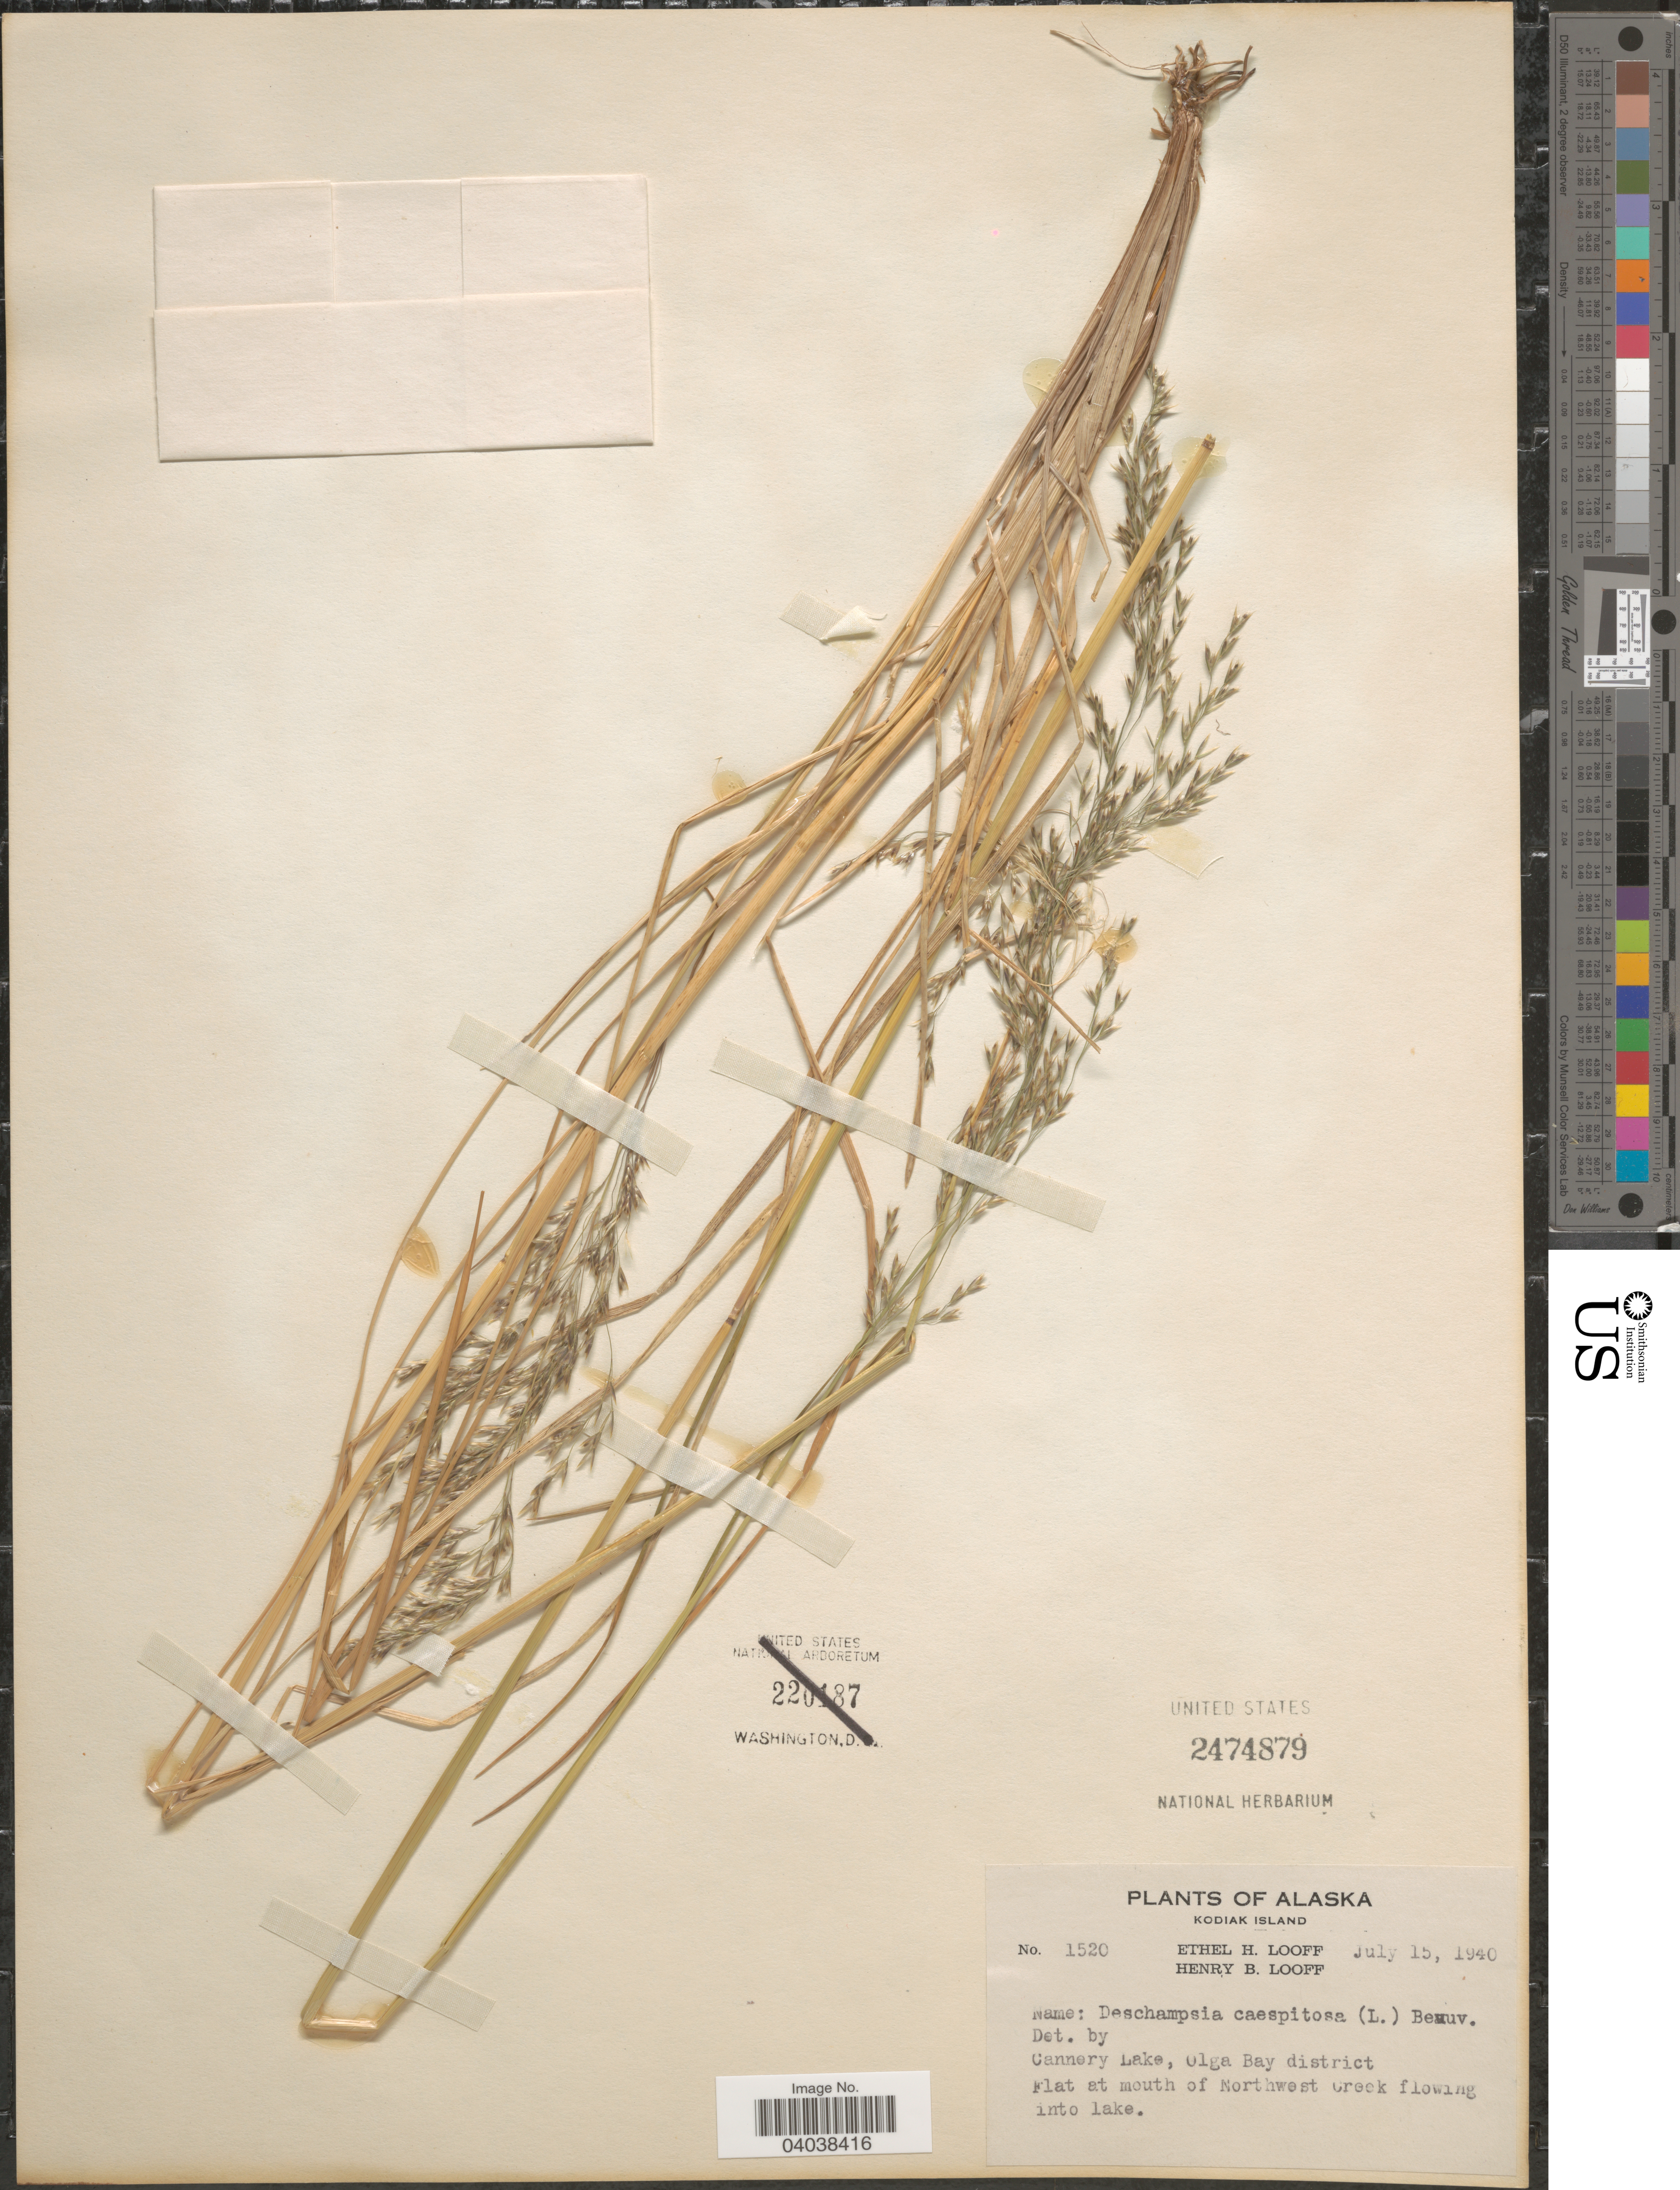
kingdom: Plantae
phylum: Tracheophyta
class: Liliopsida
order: Poales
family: Poaceae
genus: Deschampsia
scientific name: Deschampsia cespitosa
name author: (L.) P. Beauv.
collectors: E. Looff & H. Looff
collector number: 1520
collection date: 1940-07-15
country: United States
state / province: Alaska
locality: Kodiak Island. Flat at mouth of Northwest creek flowing into lake.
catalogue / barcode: US 2474879